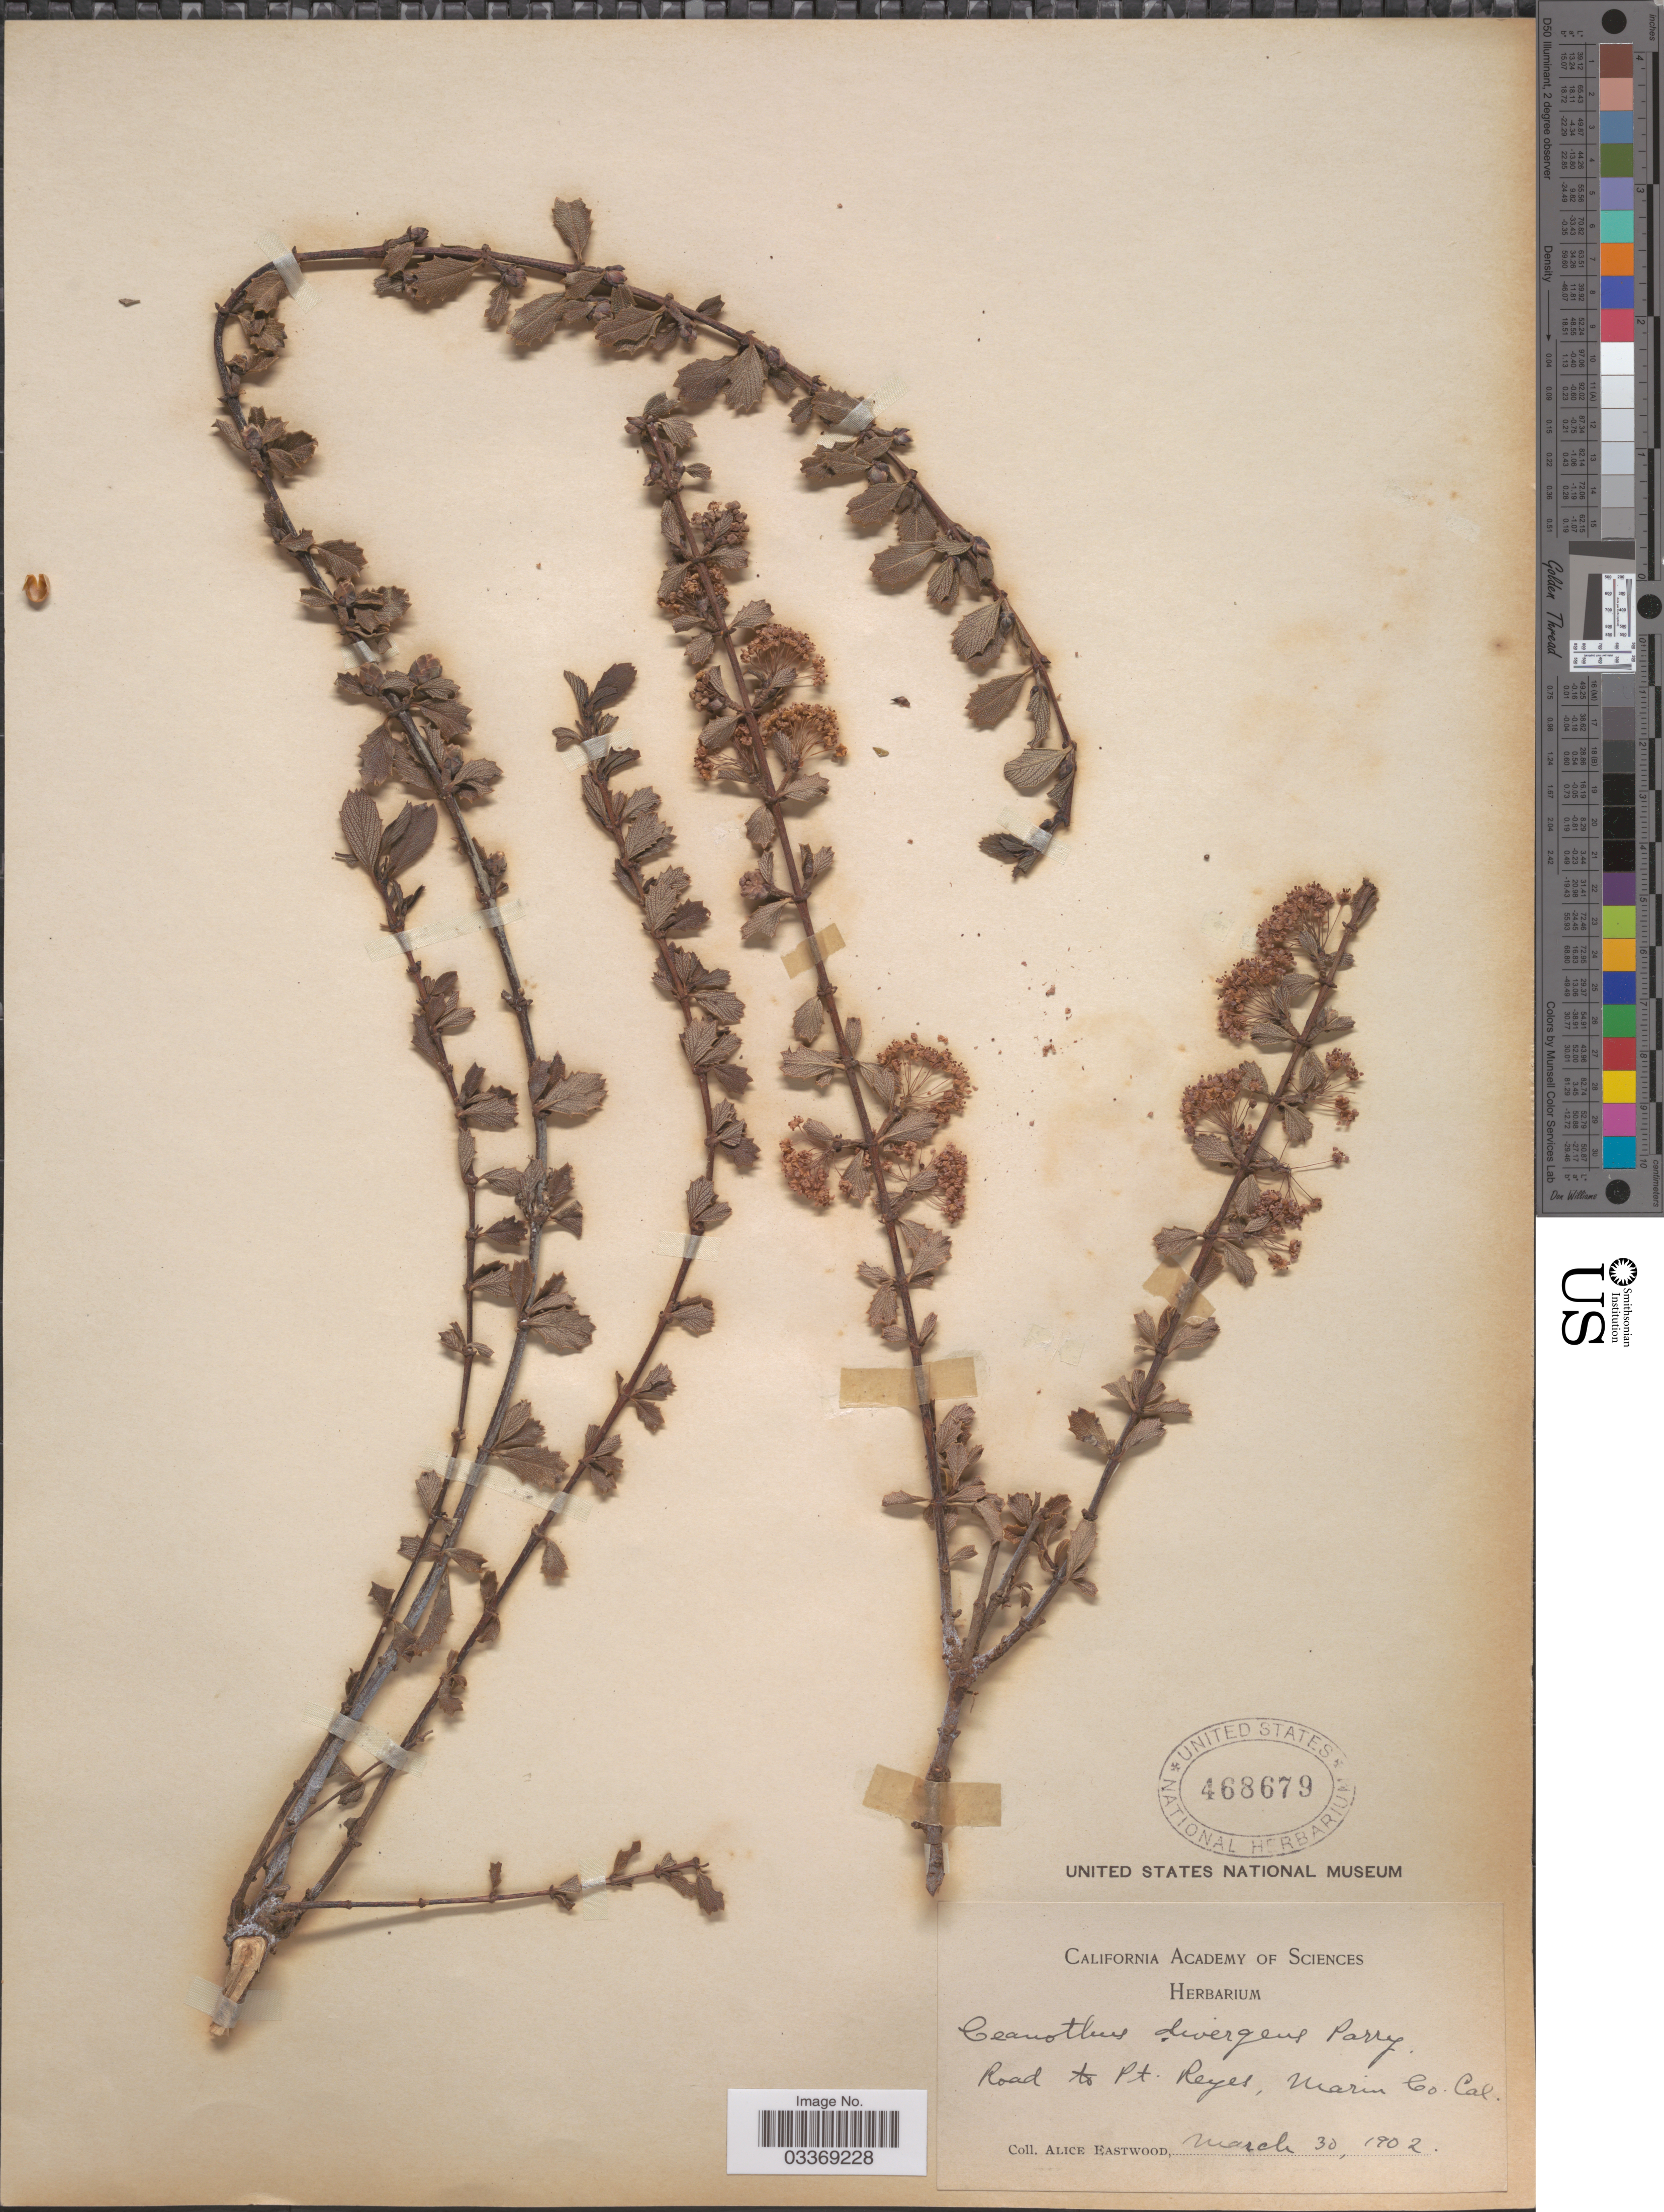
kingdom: Plantae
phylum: Tracheophyta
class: Magnoliopsida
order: Rosales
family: Rhamnaceae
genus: Ceanothus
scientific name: Ceanothus divergens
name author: Parry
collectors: A. Eastwood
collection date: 1902-03-30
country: United States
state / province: California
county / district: Marin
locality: Road to Pt. Reyes, Marin Co.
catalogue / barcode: US 468679